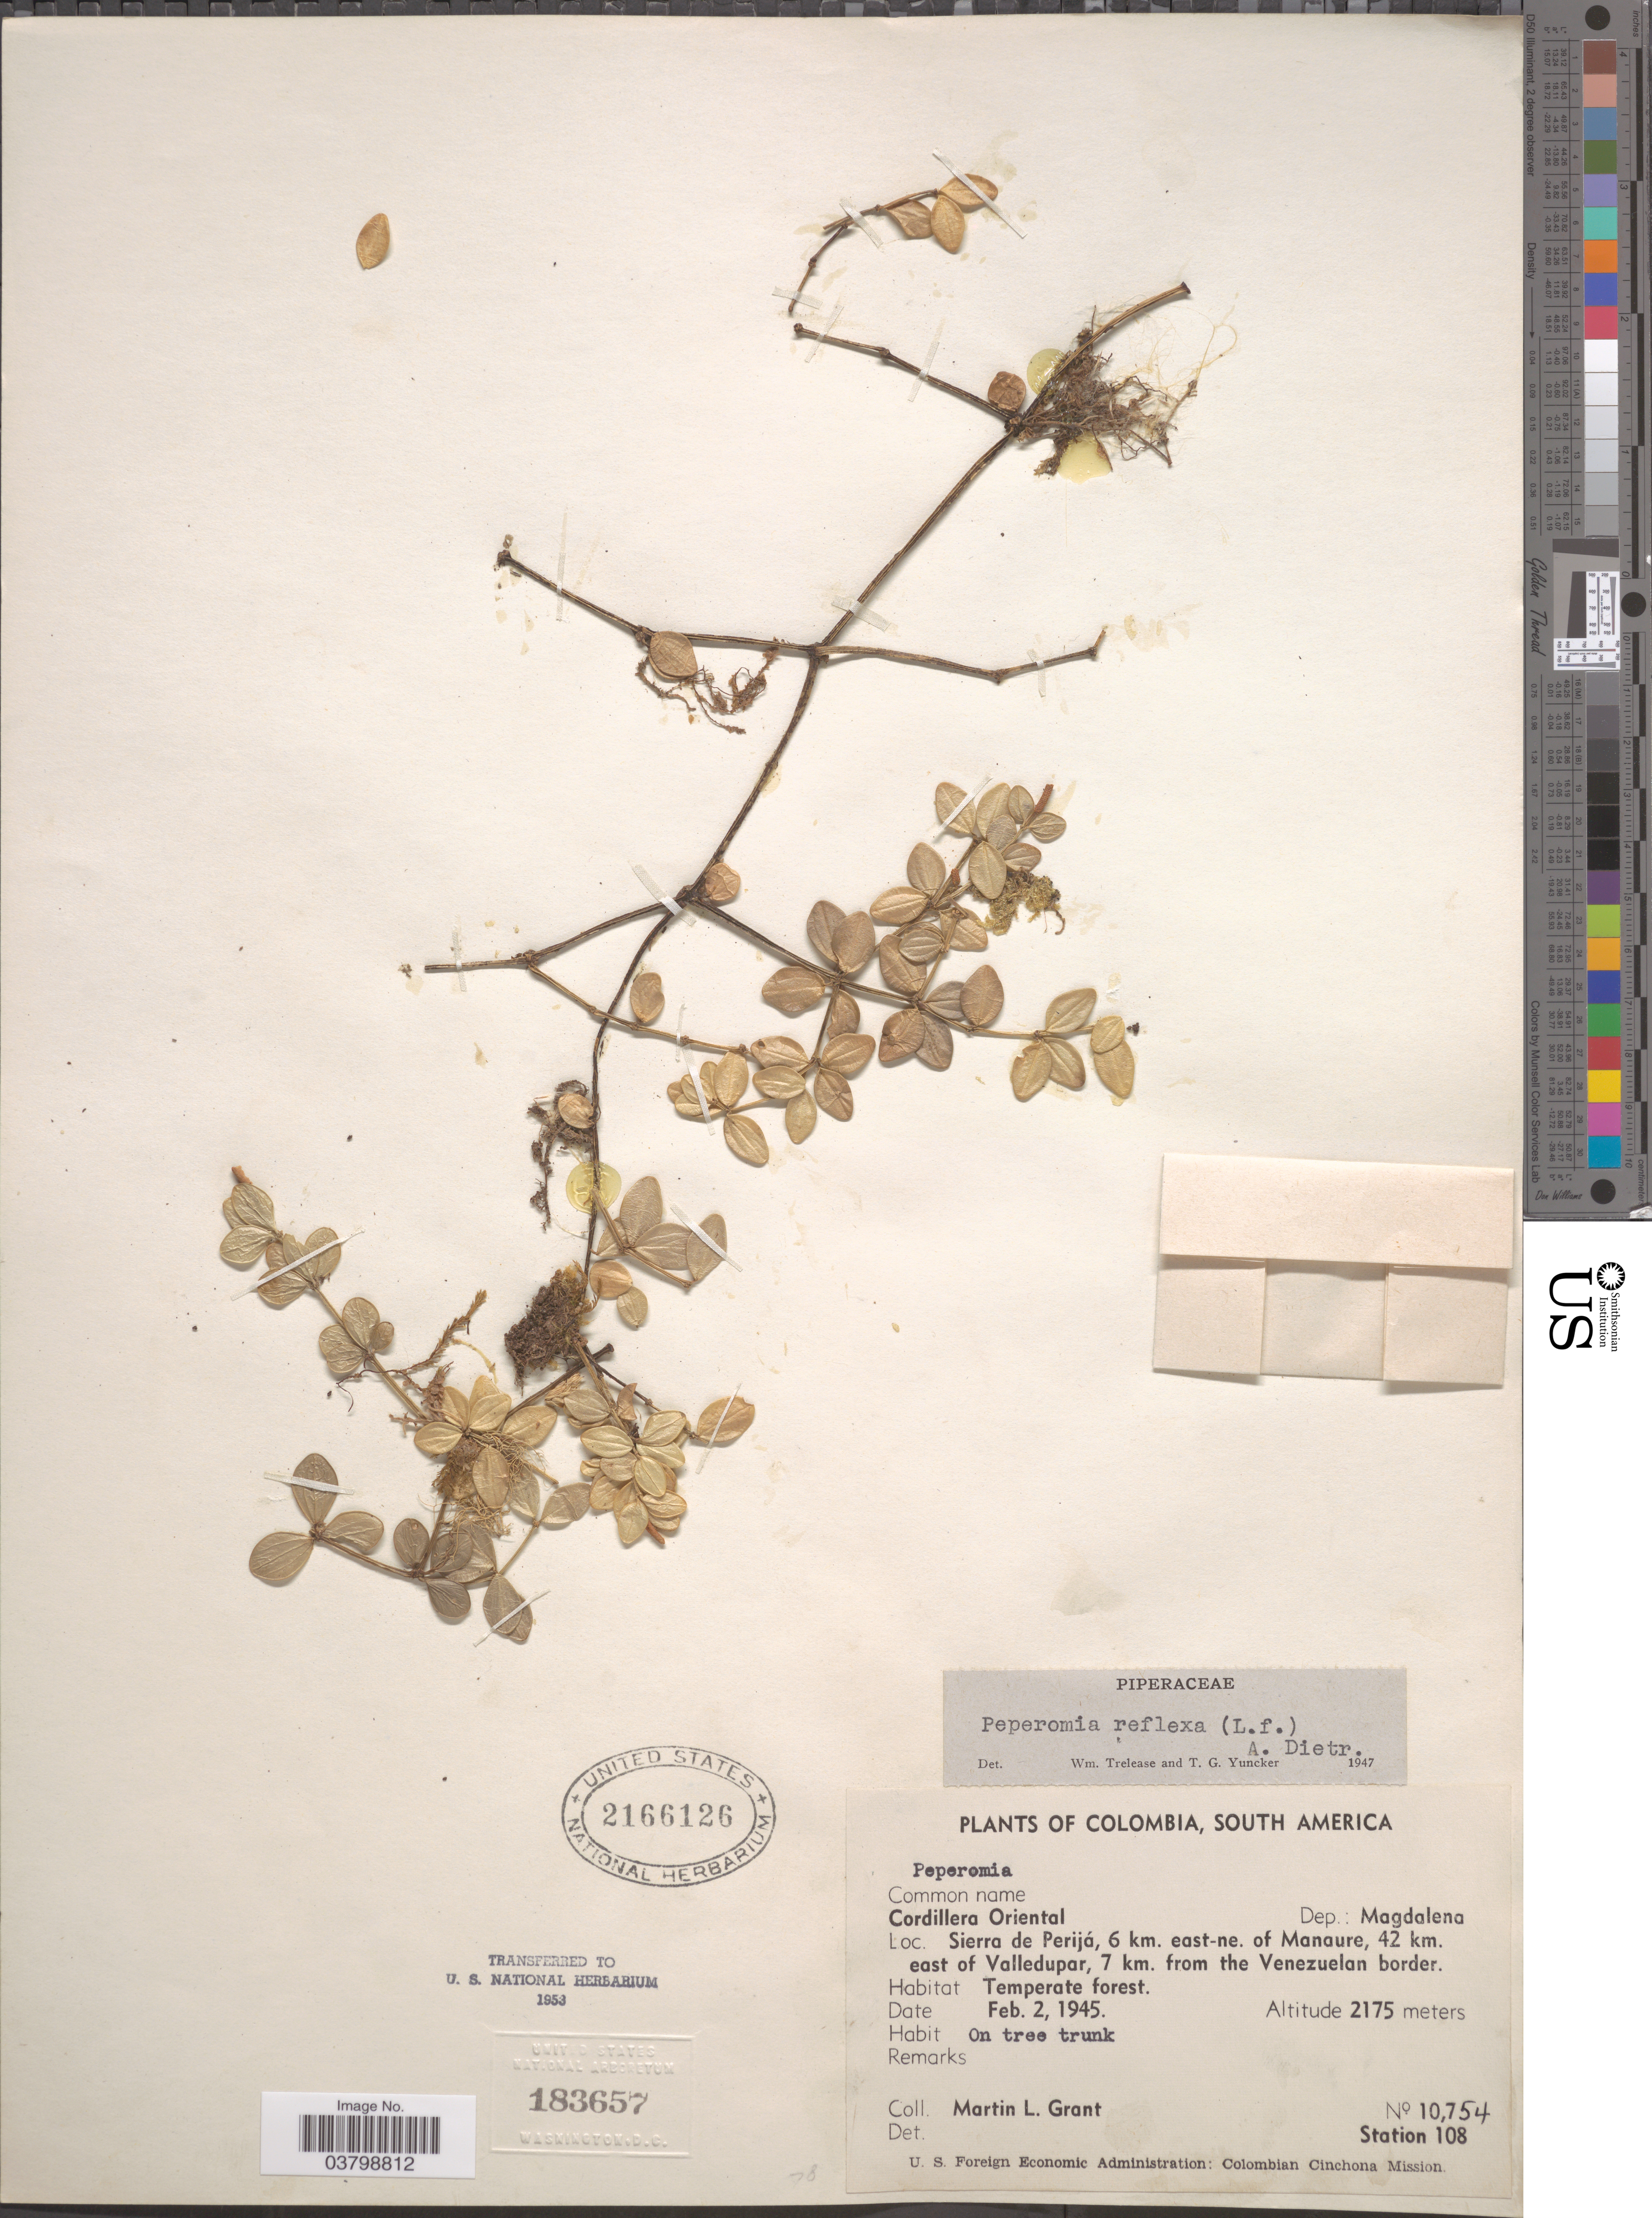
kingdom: Plantae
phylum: Tracheophyta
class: Magnoliopsida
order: Piperales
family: Piperaceae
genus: Peperomia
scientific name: Peperomia tetraphylla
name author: (G. Forst.) Hook. & Arn.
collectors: M. L. Grant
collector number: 10754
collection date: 1945-02-02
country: Colombia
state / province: Magdalena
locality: Cordillera Oriental. Dep.: Magdalena. Sierra de Perijá, 6 km. east-ne. of Manaure, 42 km. east of Valledupar, 7 km. from the Venezuelan border. Station 108.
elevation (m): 2175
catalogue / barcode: US 2166126